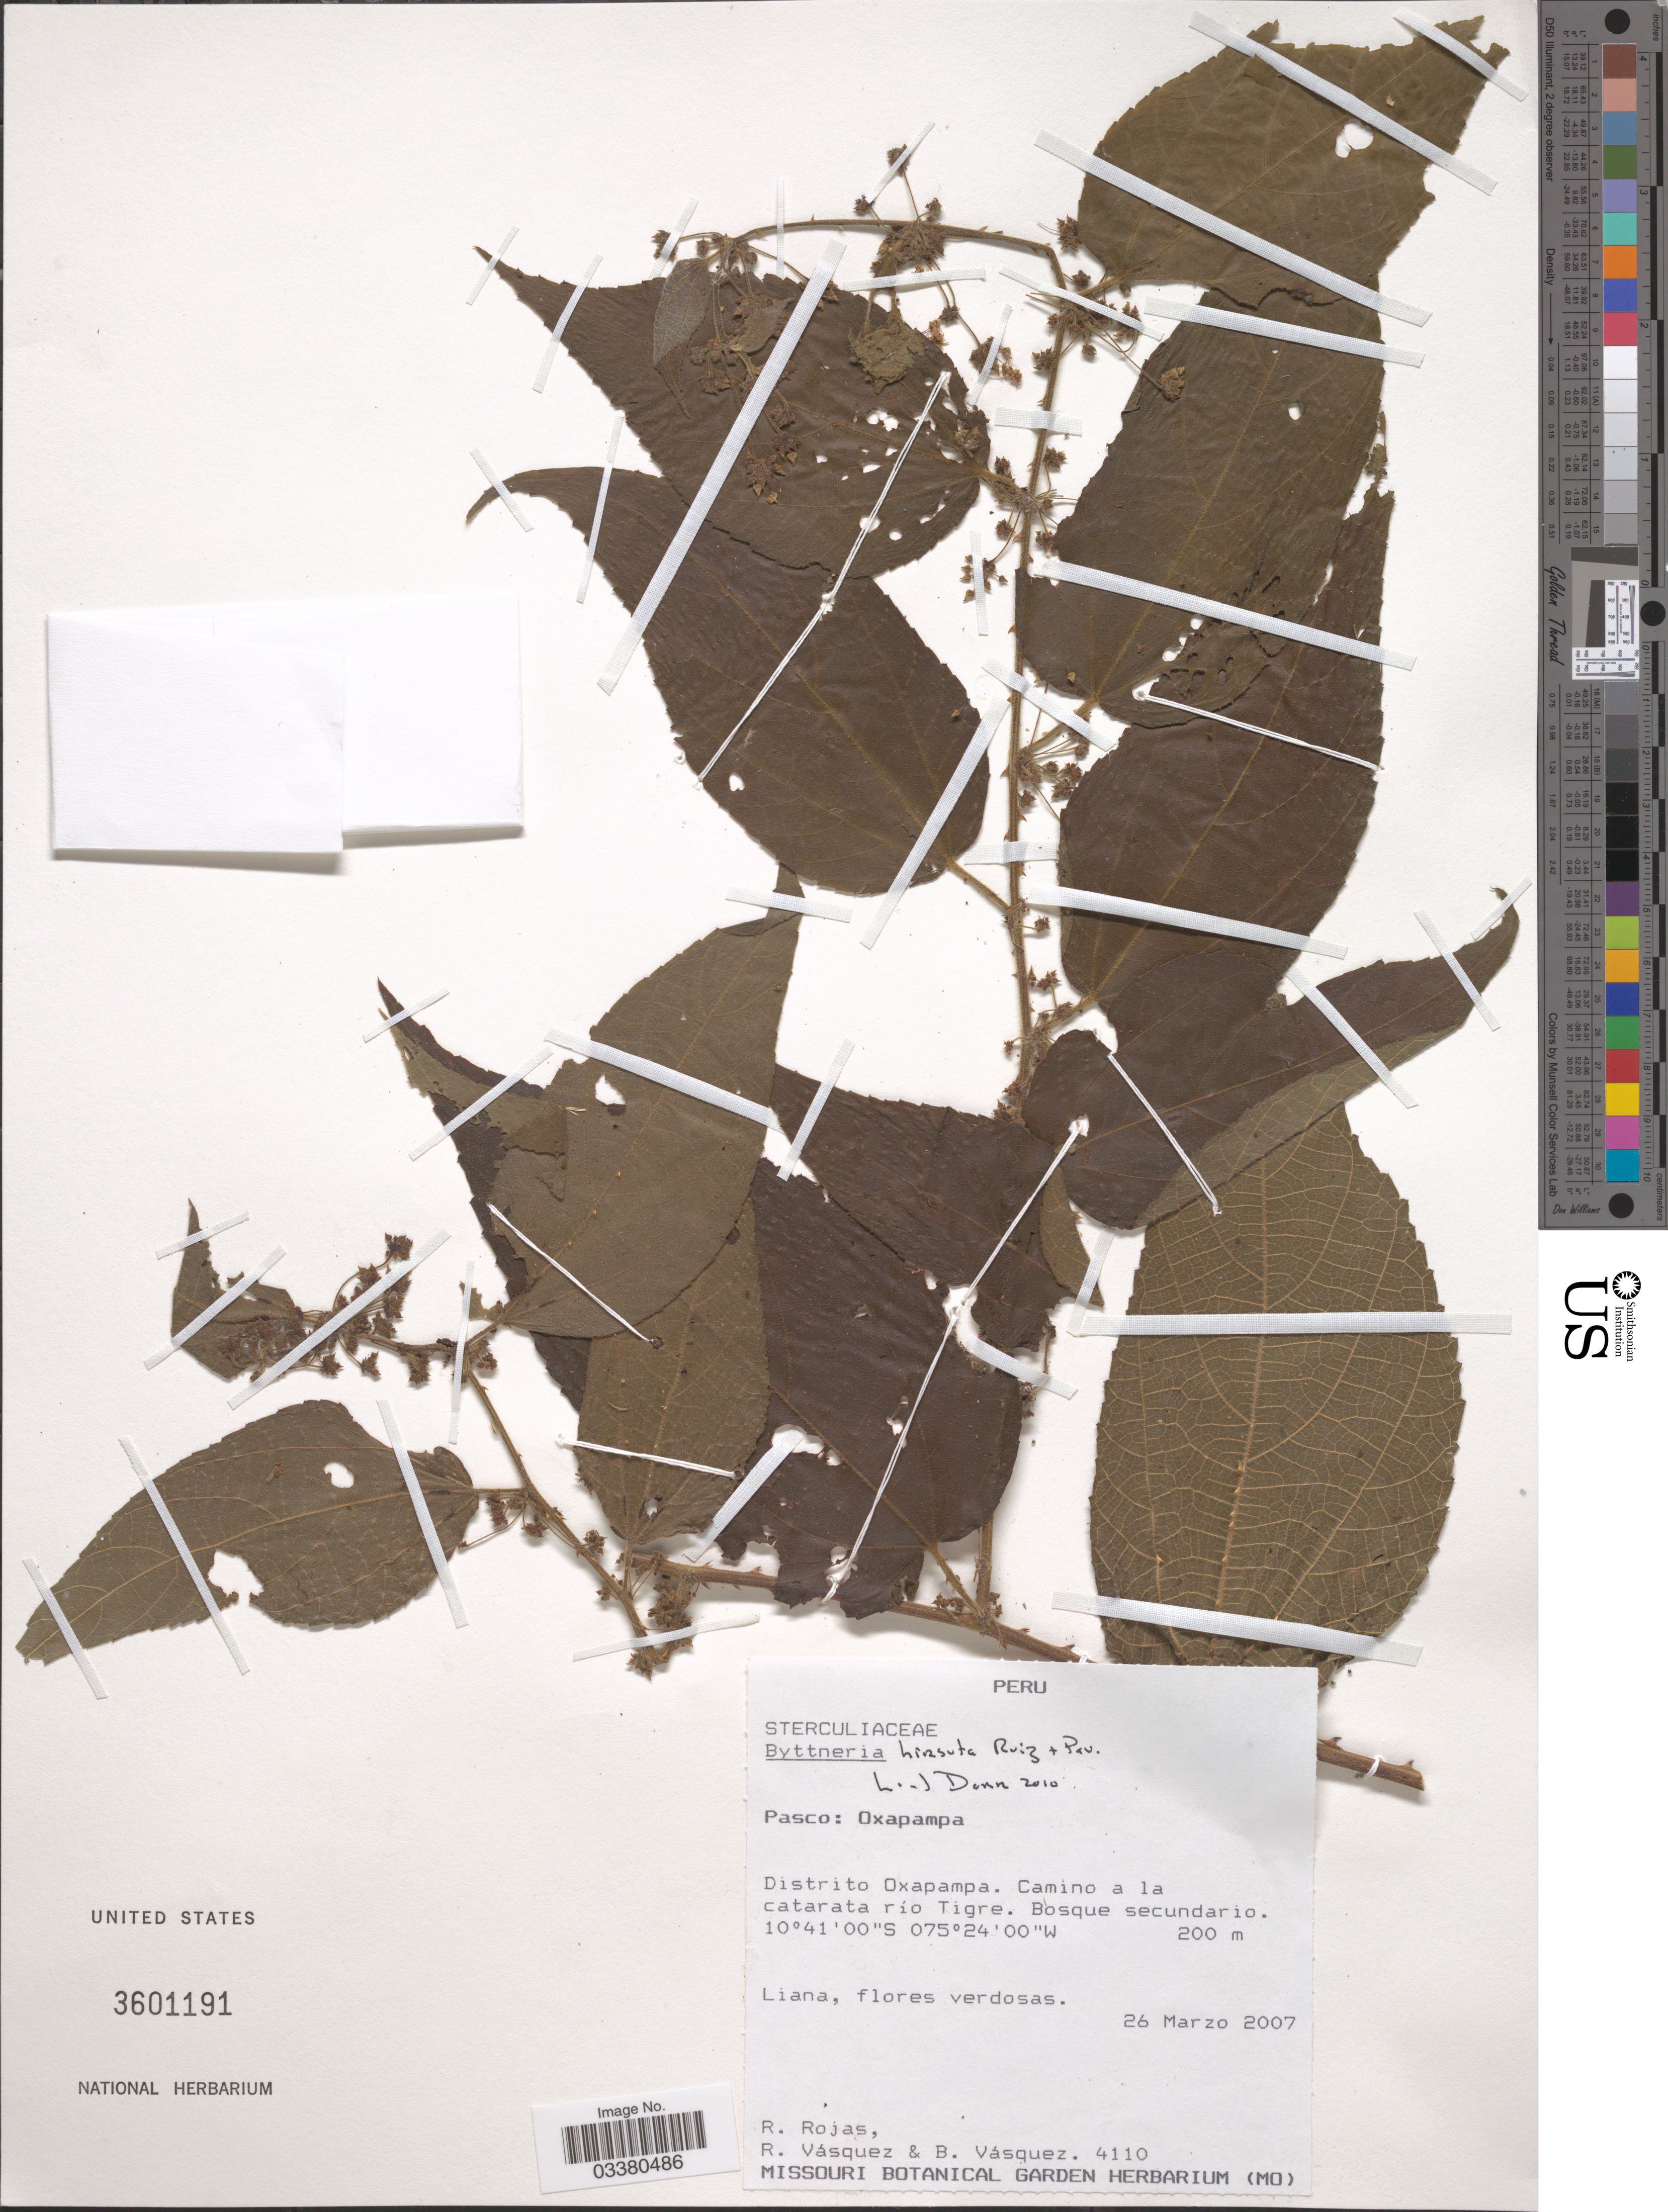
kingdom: Plantae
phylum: Tracheophyta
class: Magnoliopsida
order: Malvales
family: Malvaceae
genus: Byttneria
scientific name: Byttneria hirsuta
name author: Ruiz & Pav.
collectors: R. Rojas, R. Vásquez & B. Vasquez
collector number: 4110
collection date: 2007-03-26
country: Peru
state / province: Pasco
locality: Oxapampa. Distrito Oxapampa. Camino a la catarata río Tigre.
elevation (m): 200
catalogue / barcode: US 3601191